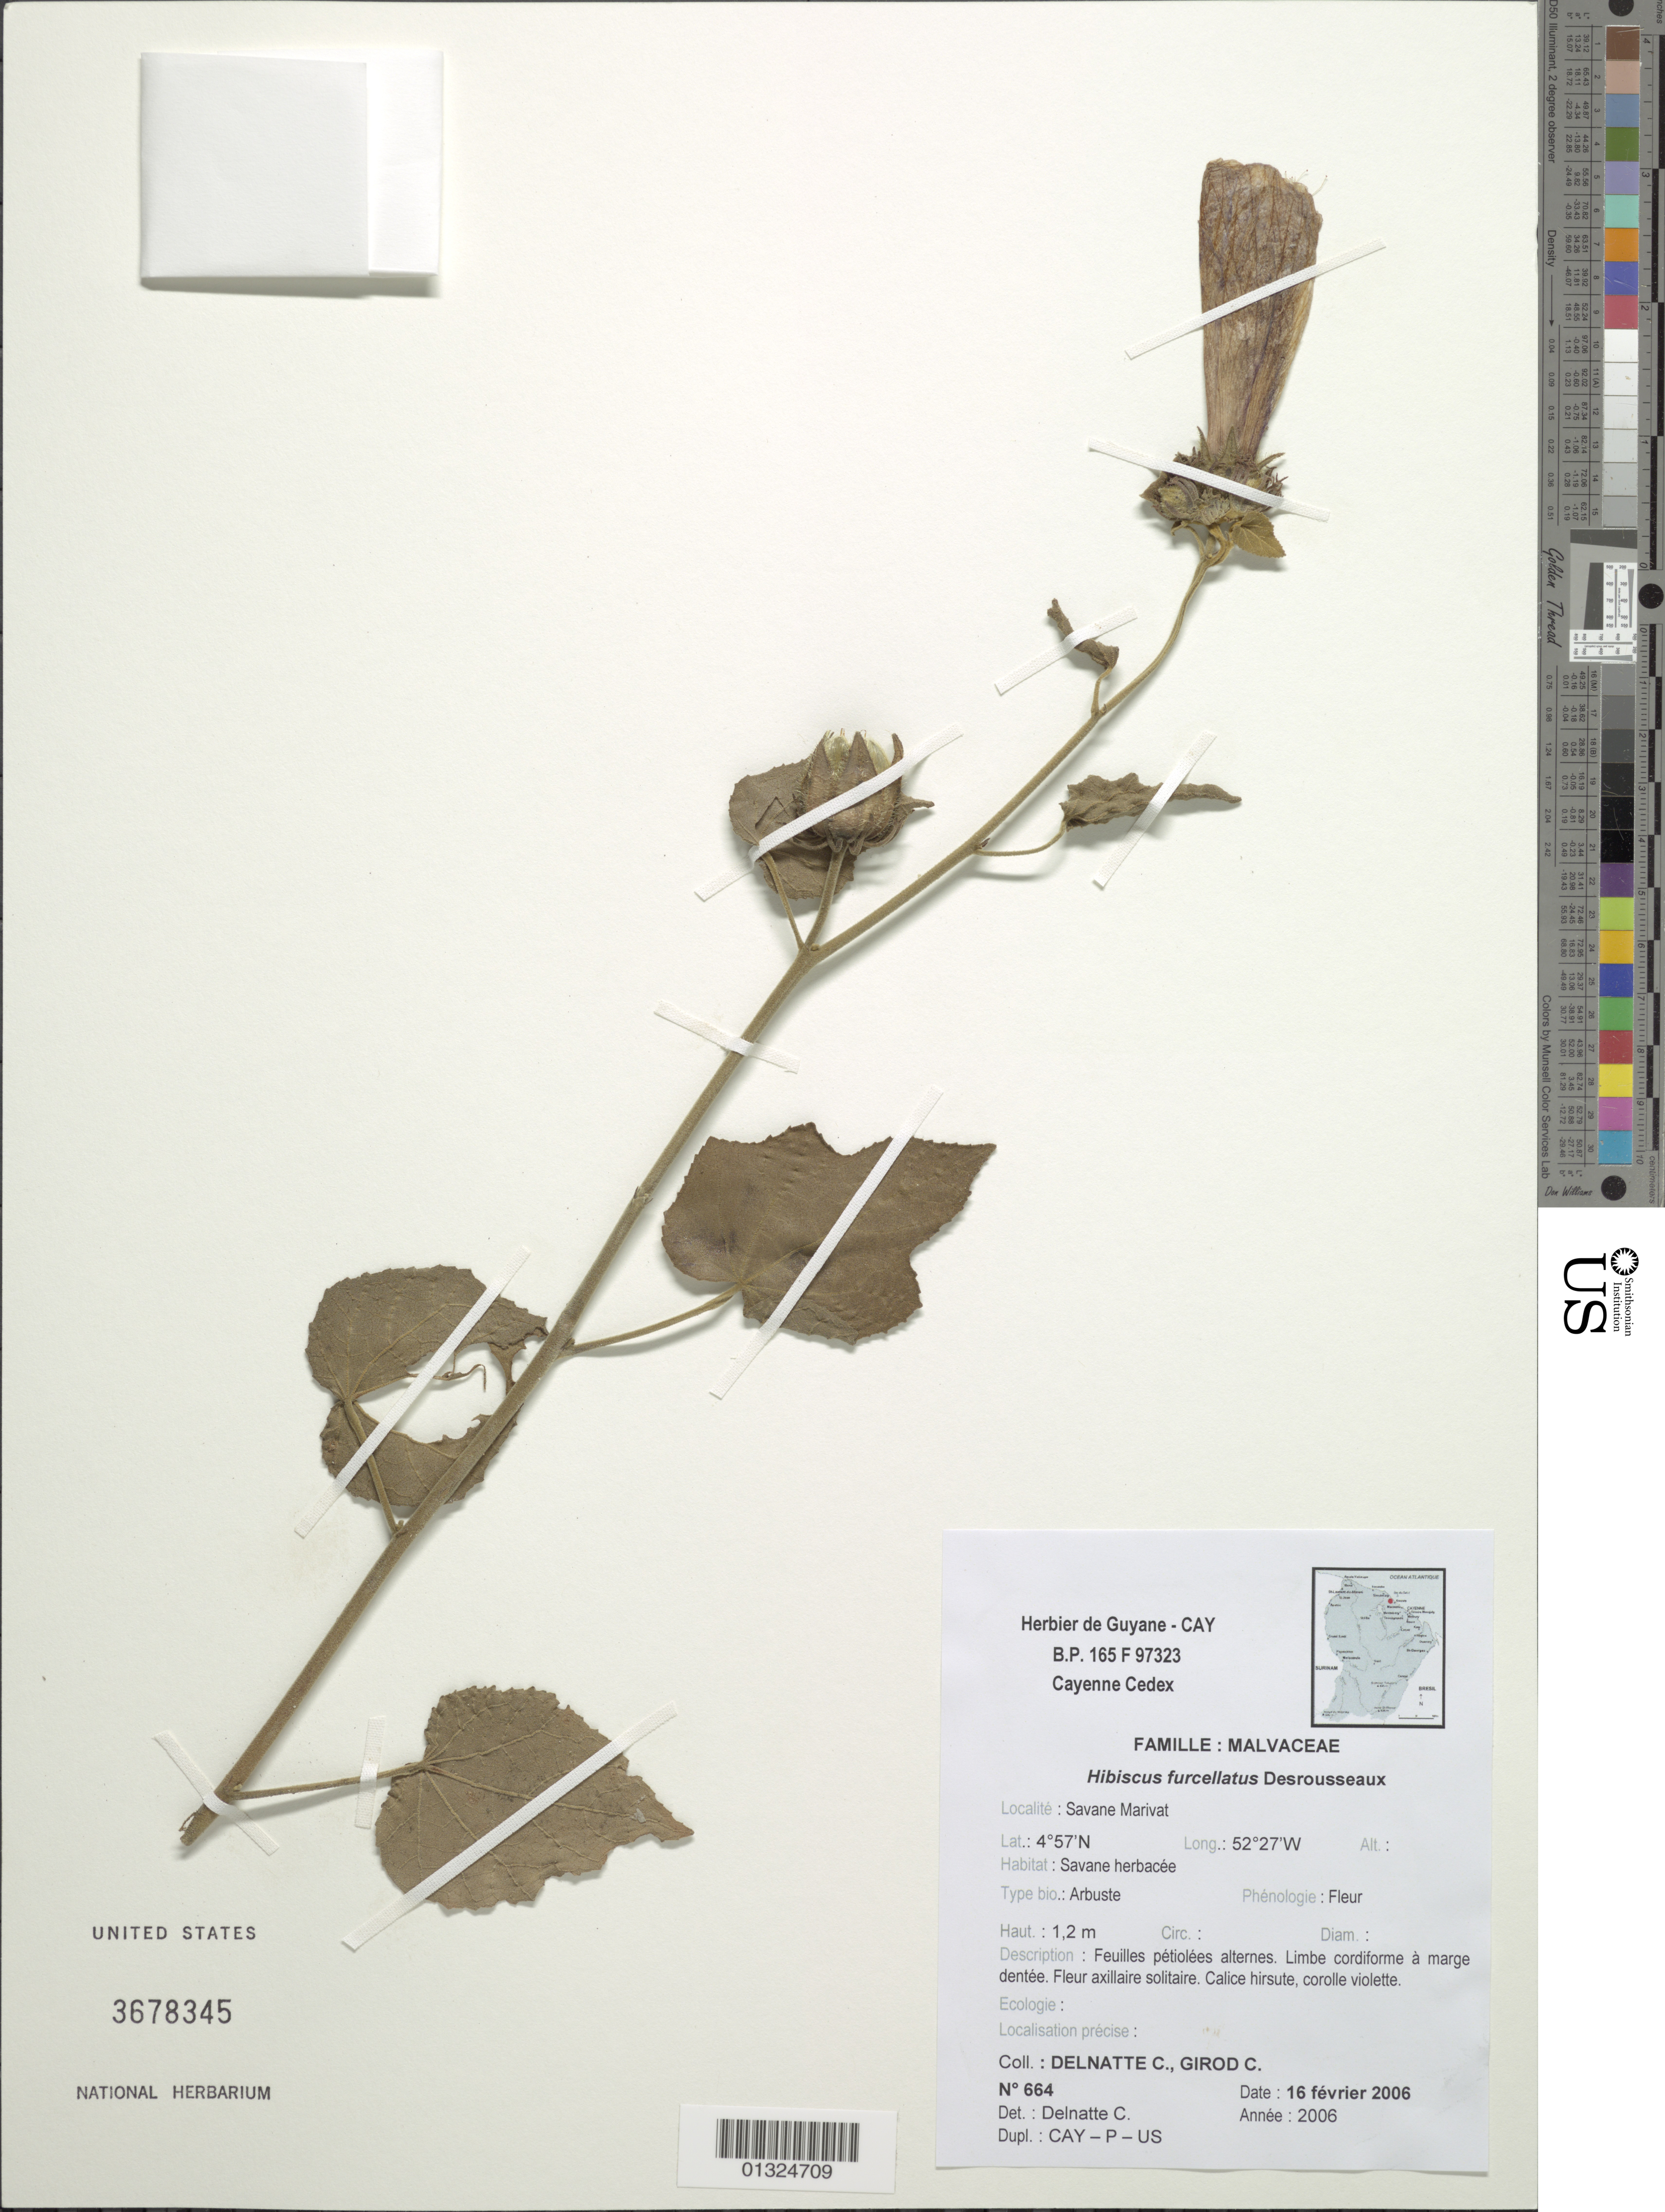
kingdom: Plantae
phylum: Tracheophyta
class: Magnoliopsida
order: Malvales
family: Malvaceae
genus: Sabdariffa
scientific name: Sabdariffa furcellata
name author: (Desr.) M.M. Hanes & R.L. Barrett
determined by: Dorr, Laurence J., Curator (BOT), Smithsonian Institution - National Museum of Natural History (UNITED STATES)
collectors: C. Delnatte & C. Girod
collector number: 664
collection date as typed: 16 February 2006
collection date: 2006-02-16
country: French Guiana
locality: Savane Marivat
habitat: savane herbacee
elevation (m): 1.2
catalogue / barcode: US 3678345